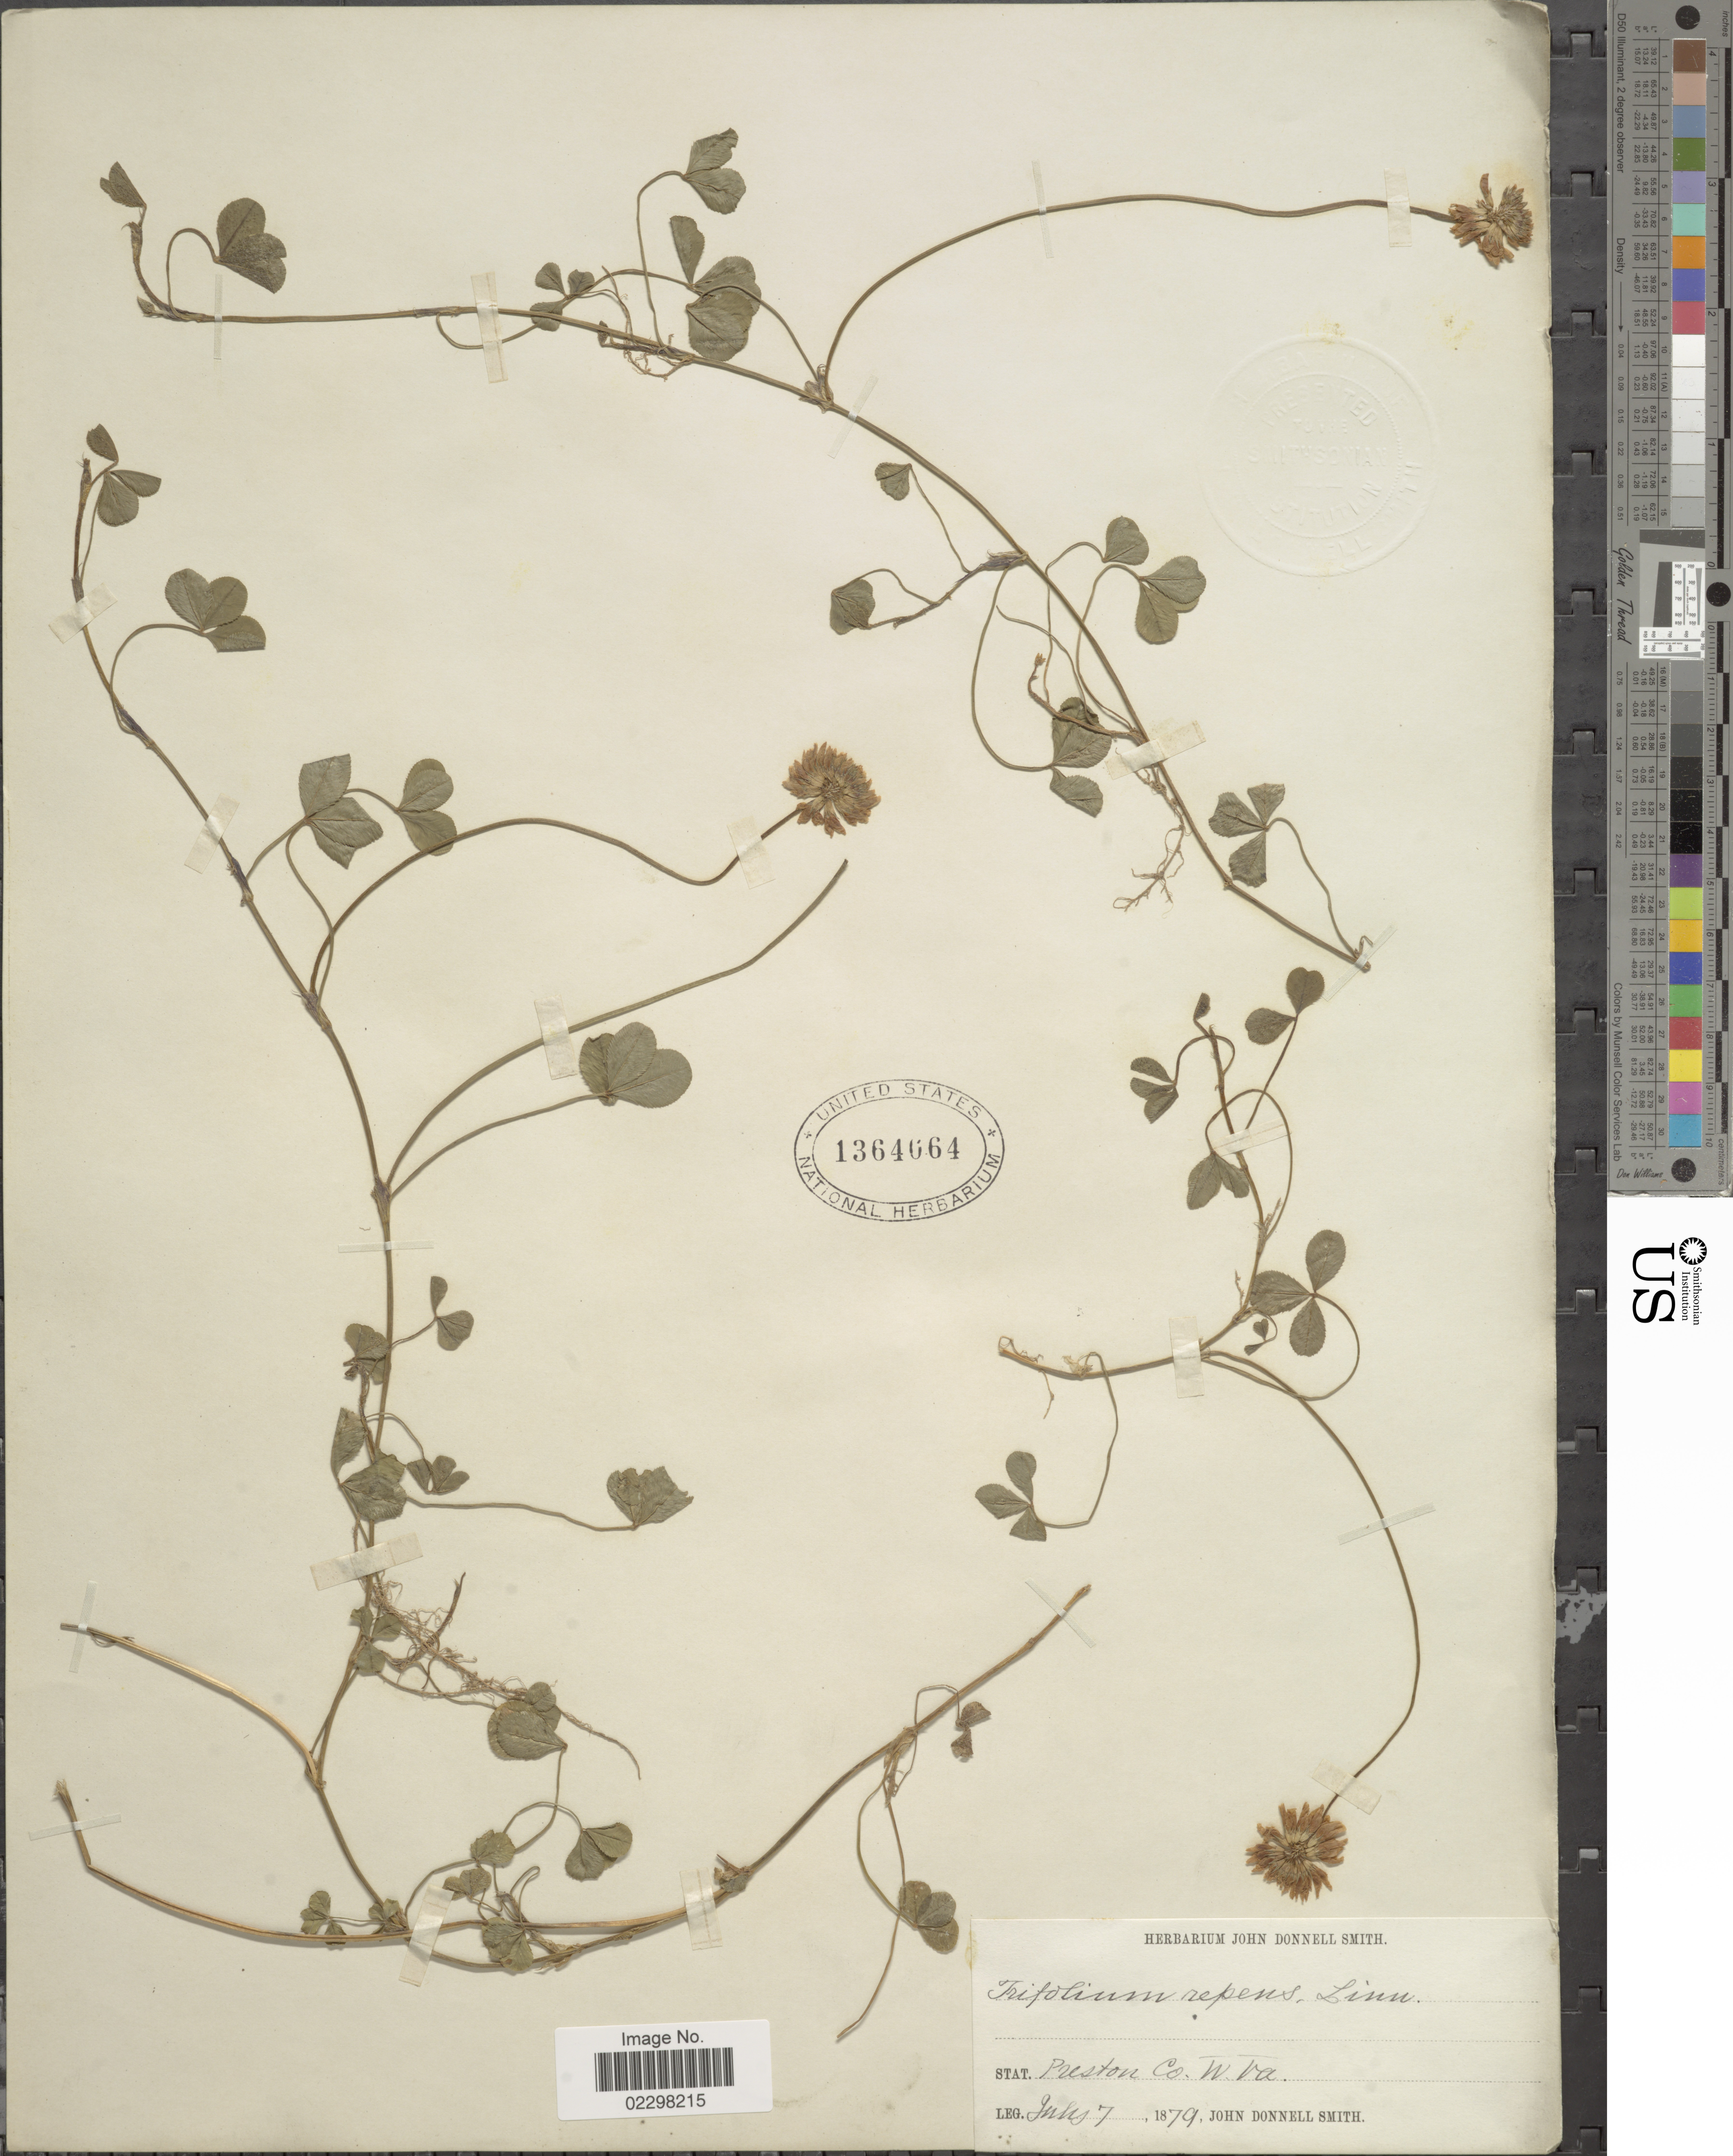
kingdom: Plantae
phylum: Tracheophyta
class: Magnoliopsida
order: Fabales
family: Fabaceae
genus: Trifolium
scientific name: Trifolium repens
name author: L.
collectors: J. Donnell Smith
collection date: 1879-07-07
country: United States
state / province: West Virginia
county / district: Preston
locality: Preston Co.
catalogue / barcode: US 1364064